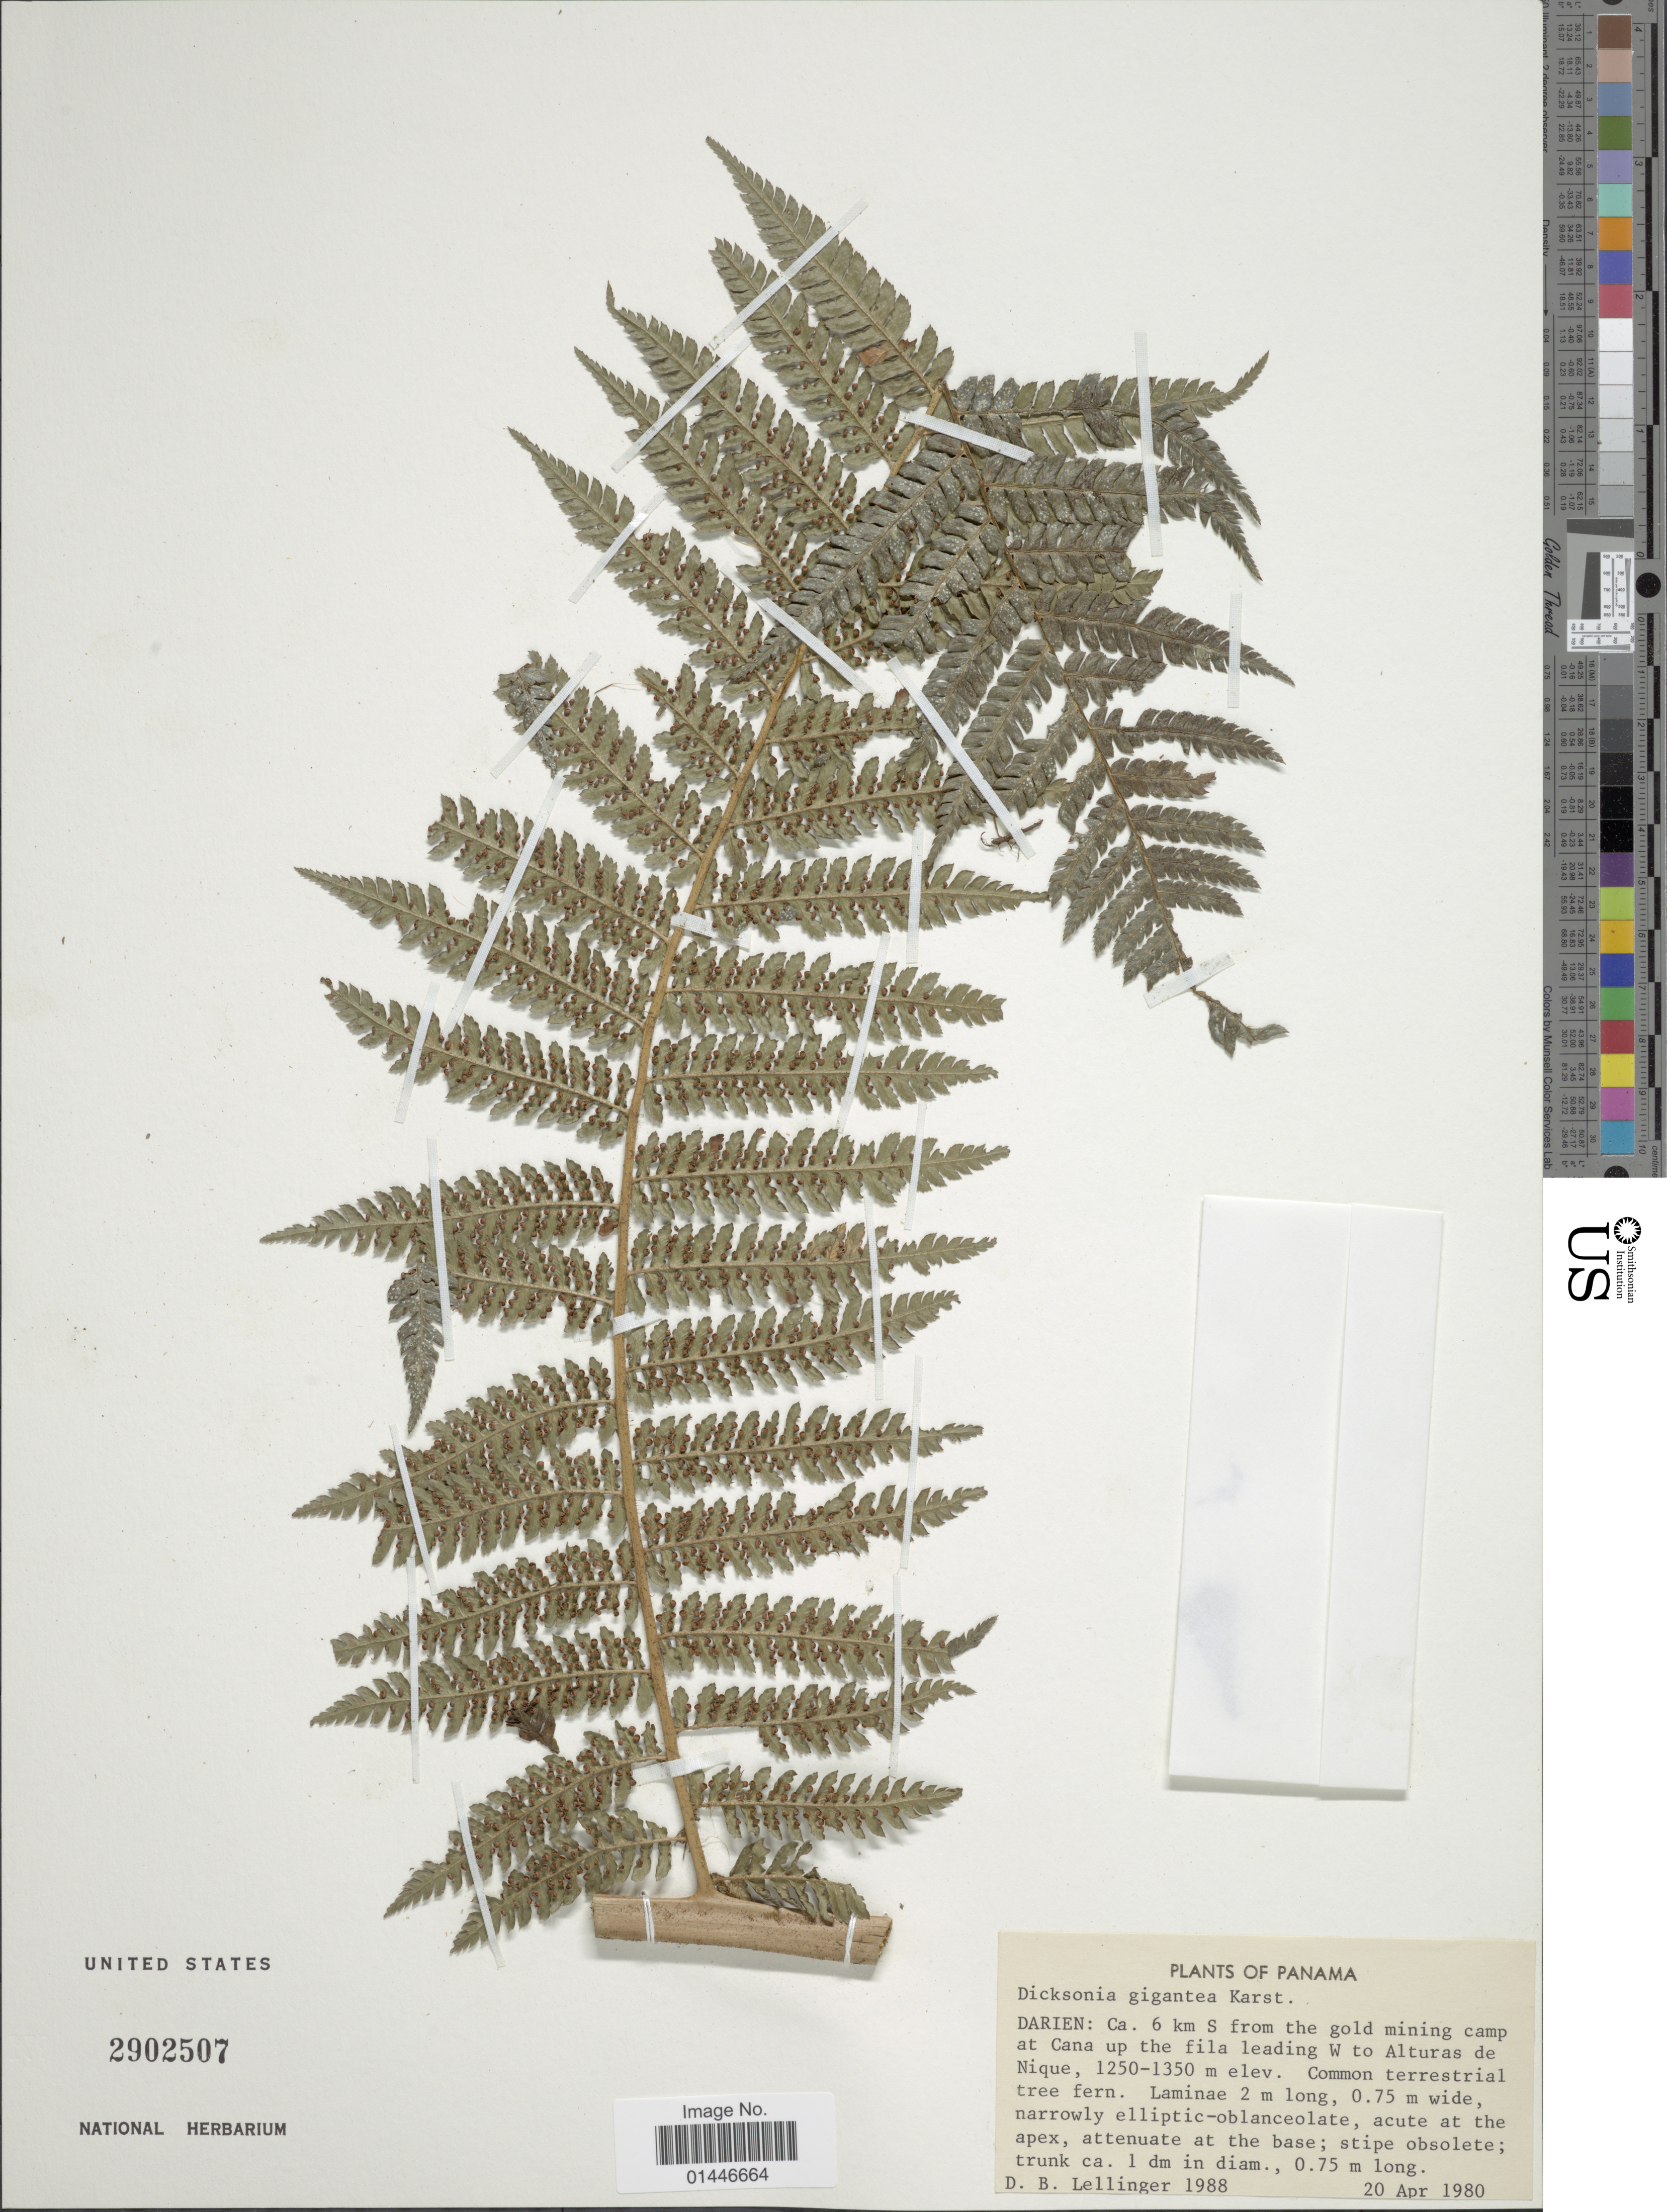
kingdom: Plantae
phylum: Tracheophyta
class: Polypodiopsida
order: Cyatheales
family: Dicksoniaceae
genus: Dicksonia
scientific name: Dicksonia gigantea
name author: H. Karst.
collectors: D. B. Lellinger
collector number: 1988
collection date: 1980-04-20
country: Panama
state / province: Darién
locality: Ca. 6 km S from the gold mining camp at Cana up the fila leading W to Alturas de Nique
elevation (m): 1250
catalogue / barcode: US 2902507